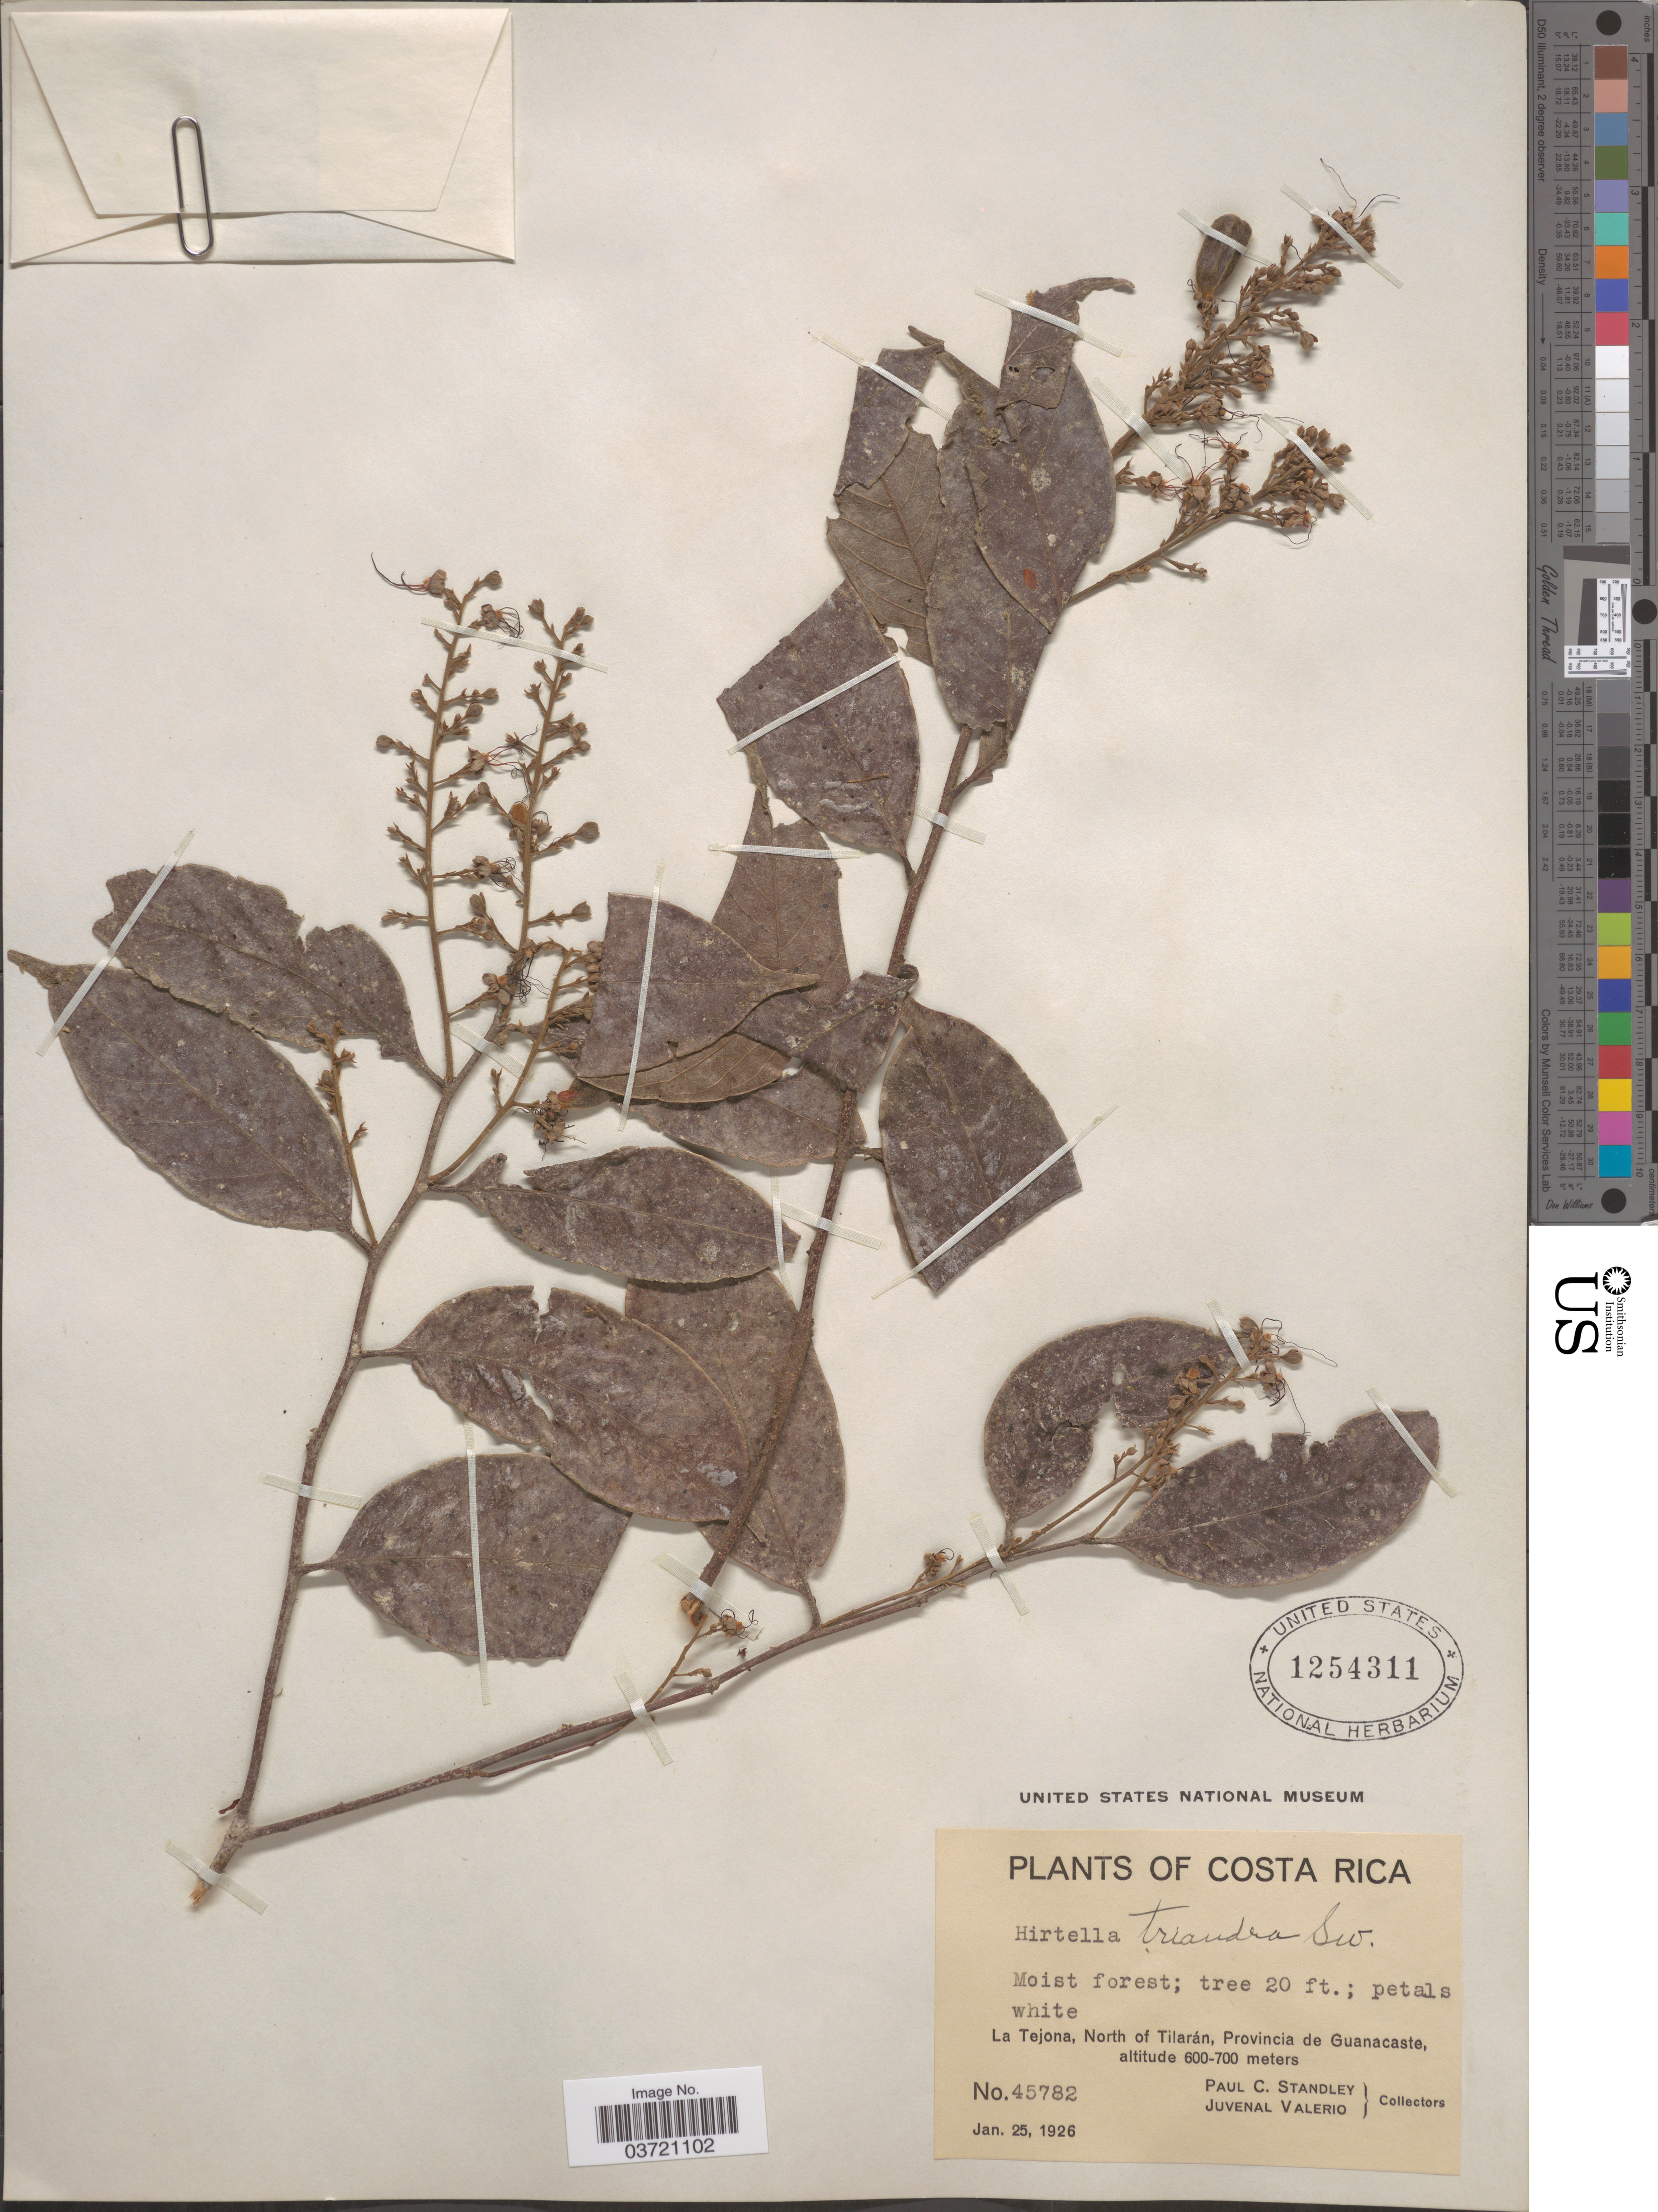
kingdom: Plantae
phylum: Tracheophyta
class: Magnoliopsida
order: Malpighiales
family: Chrysobalanaceae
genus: Hirtella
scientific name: Hirtella triandra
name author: Sw.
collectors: P. C. Standley & J. Valerio R.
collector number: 45782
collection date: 1926-01-25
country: Costa Rica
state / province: Guanacaste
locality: La Tejona, North of Tilarán.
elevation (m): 600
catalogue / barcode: US 1254311